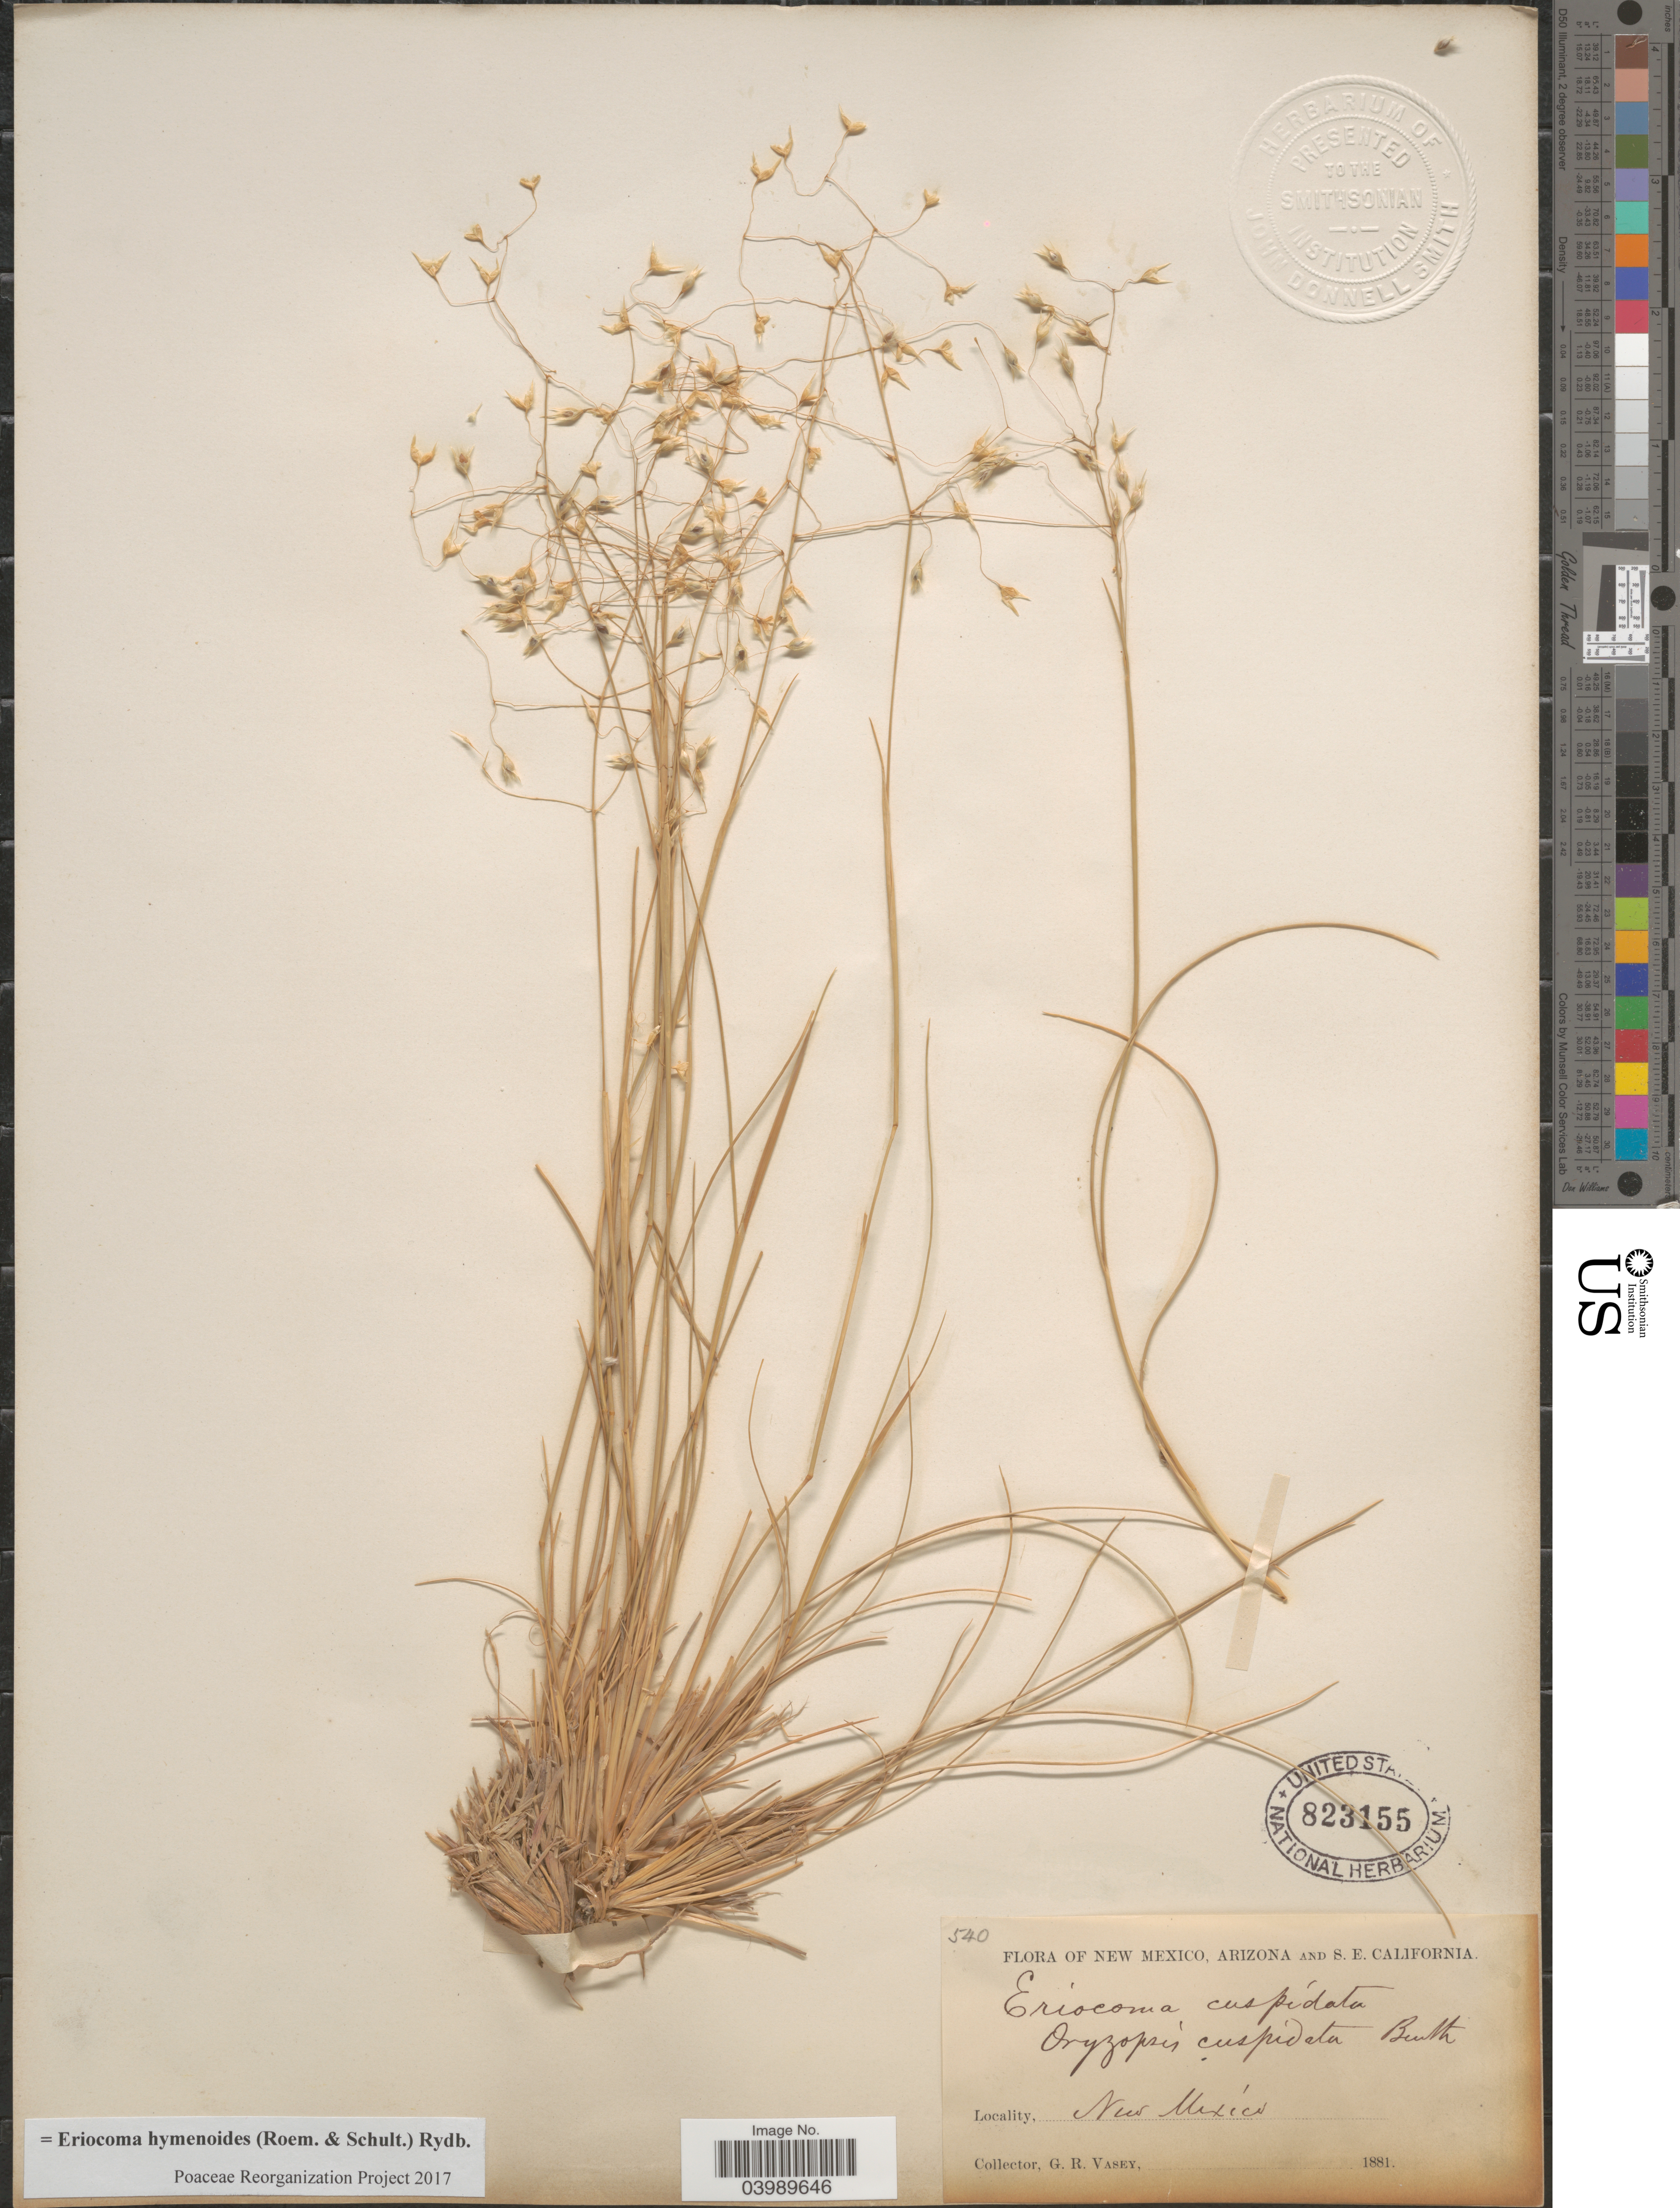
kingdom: Plantae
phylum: Tracheophyta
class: Liliopsida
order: Poales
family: Poaceae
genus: Eriocoma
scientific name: Eriocoma hymenoides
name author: (Roem. & Schult.) Rydb.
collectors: G. R. Vasey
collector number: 540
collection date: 1881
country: United States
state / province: New Mexico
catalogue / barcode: US 823155